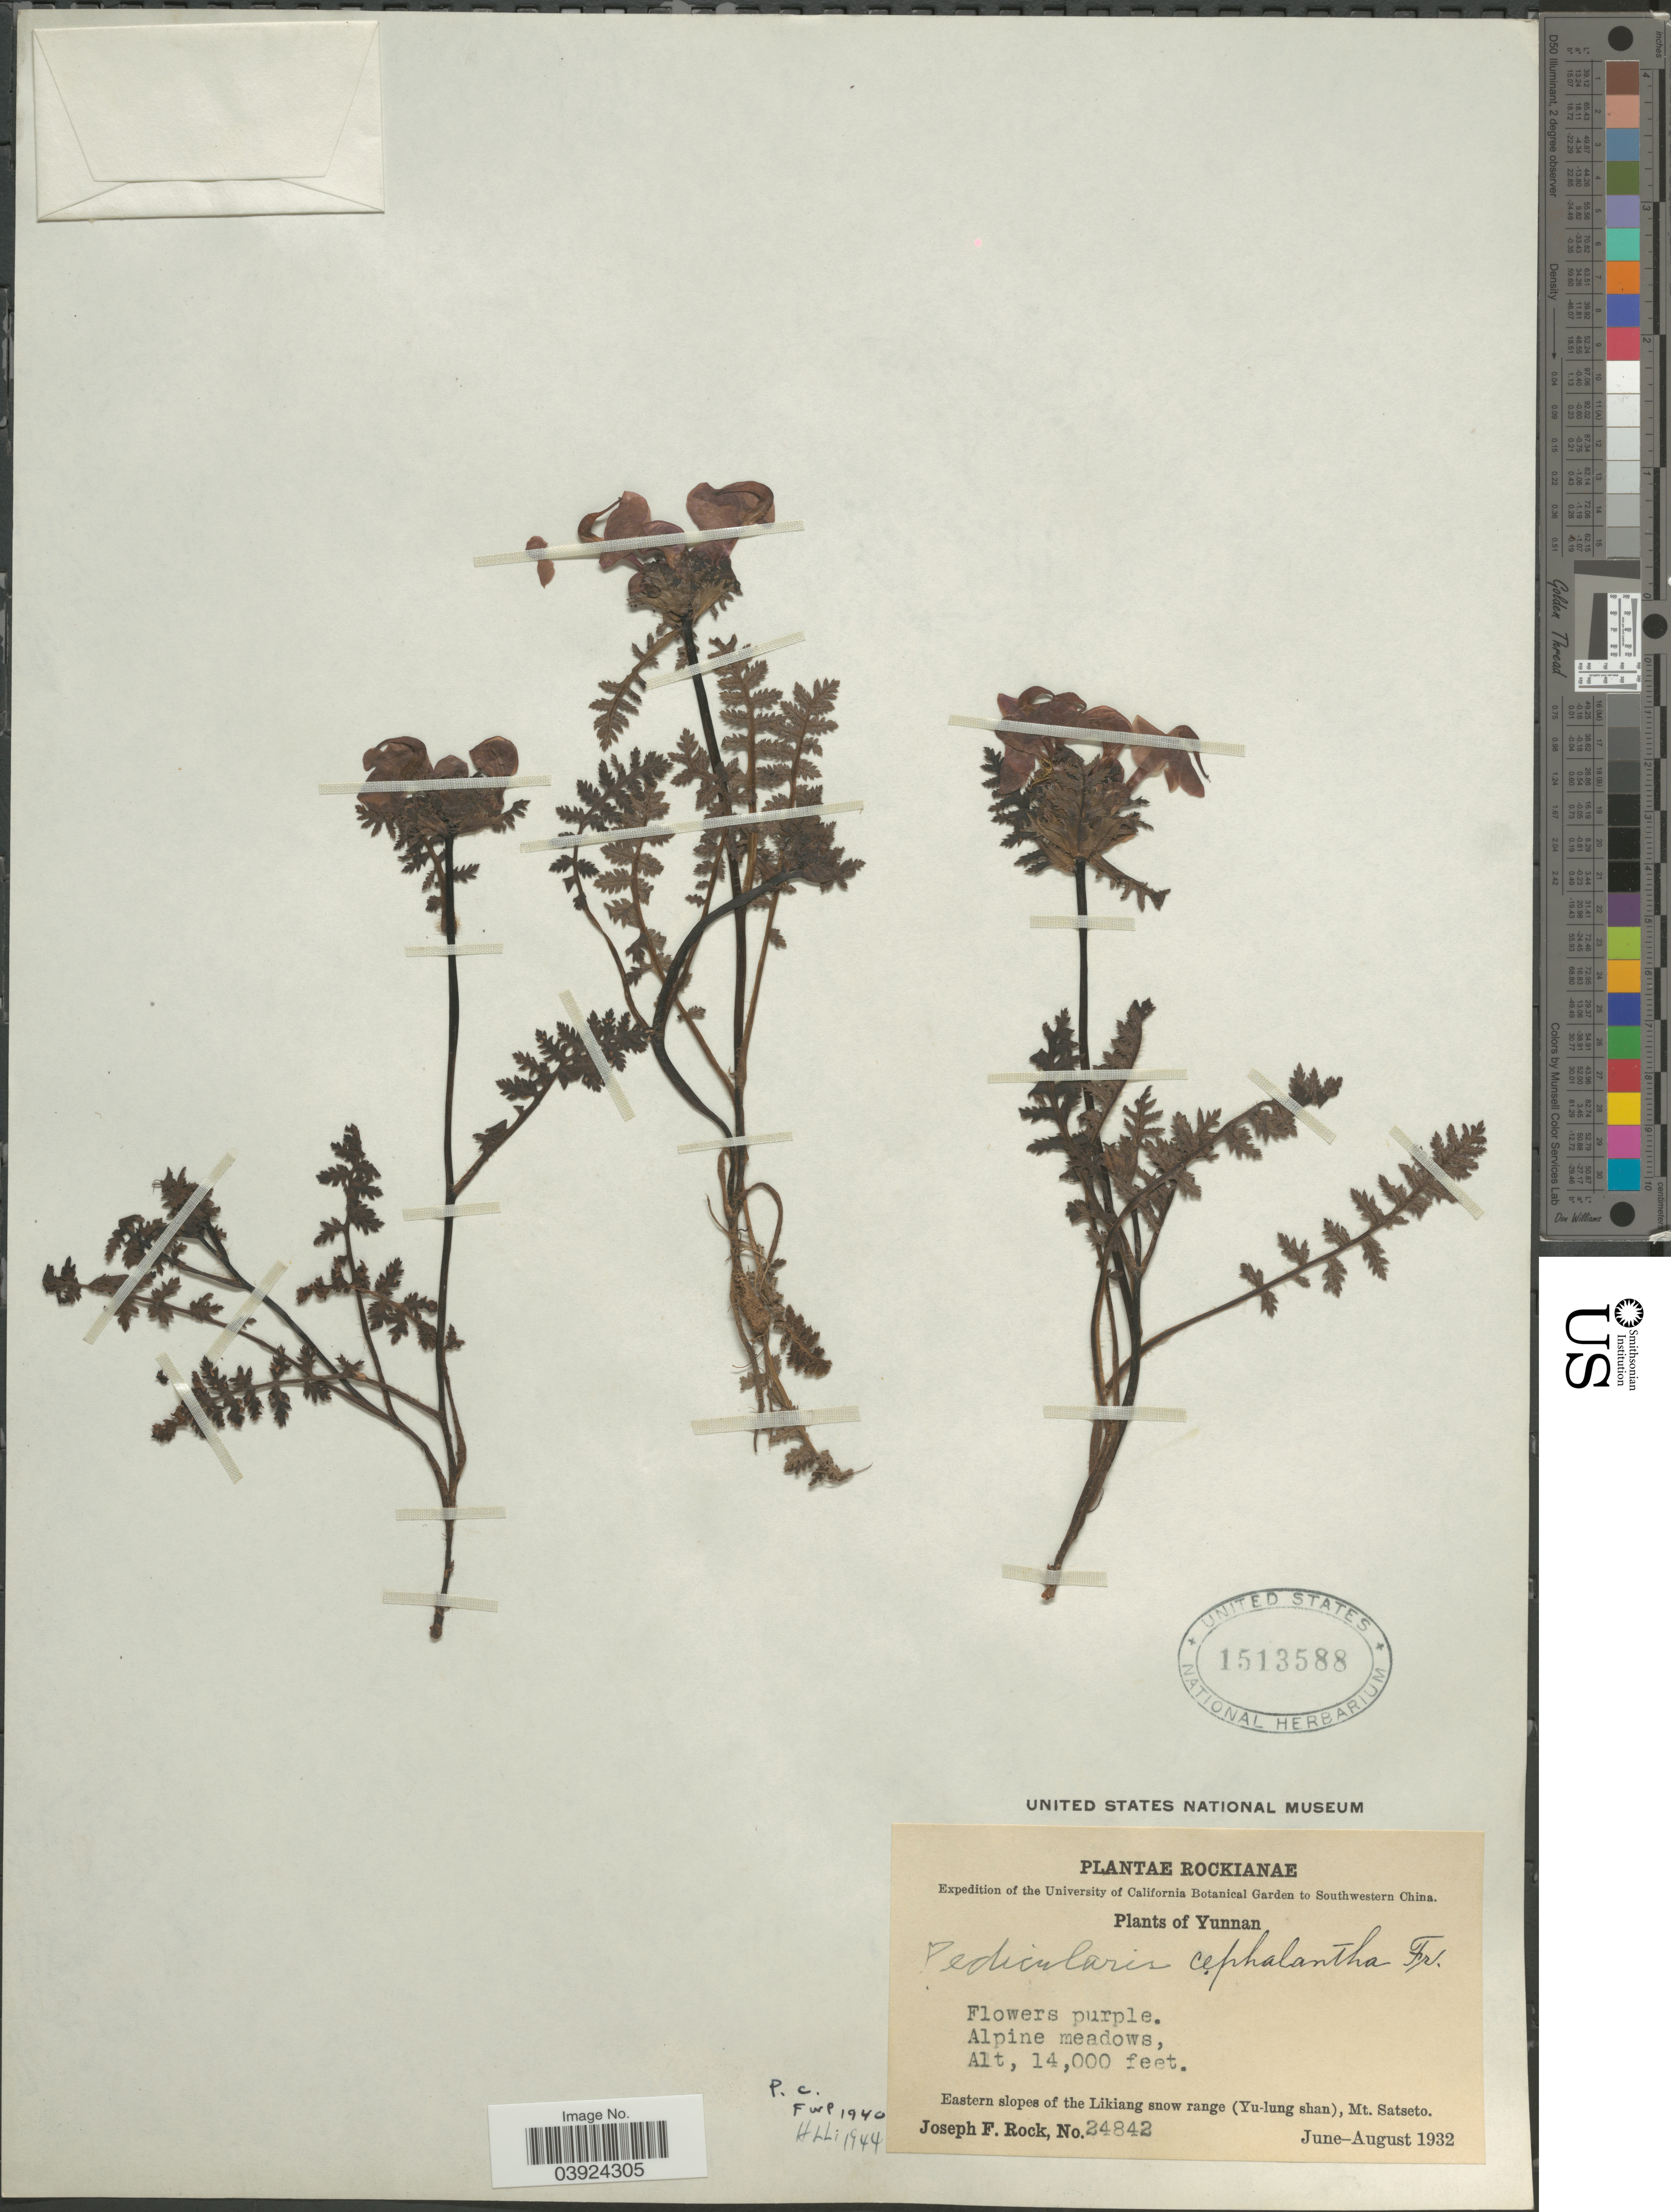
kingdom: Plantae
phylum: Tracheophyta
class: Magnoliopsida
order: Lamiales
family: Orobanchaceae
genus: Pedicularis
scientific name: Pedicularis cephalantha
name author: Franch. ex Maxim.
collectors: J. F. Rock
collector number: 24842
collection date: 1932-06/1932-08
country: China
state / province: Yunnan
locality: Southwestern China. Eastern slopes of the Likiang snow range (Yu-lung shan), Mt. Satseto.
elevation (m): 4267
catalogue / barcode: US 1513588